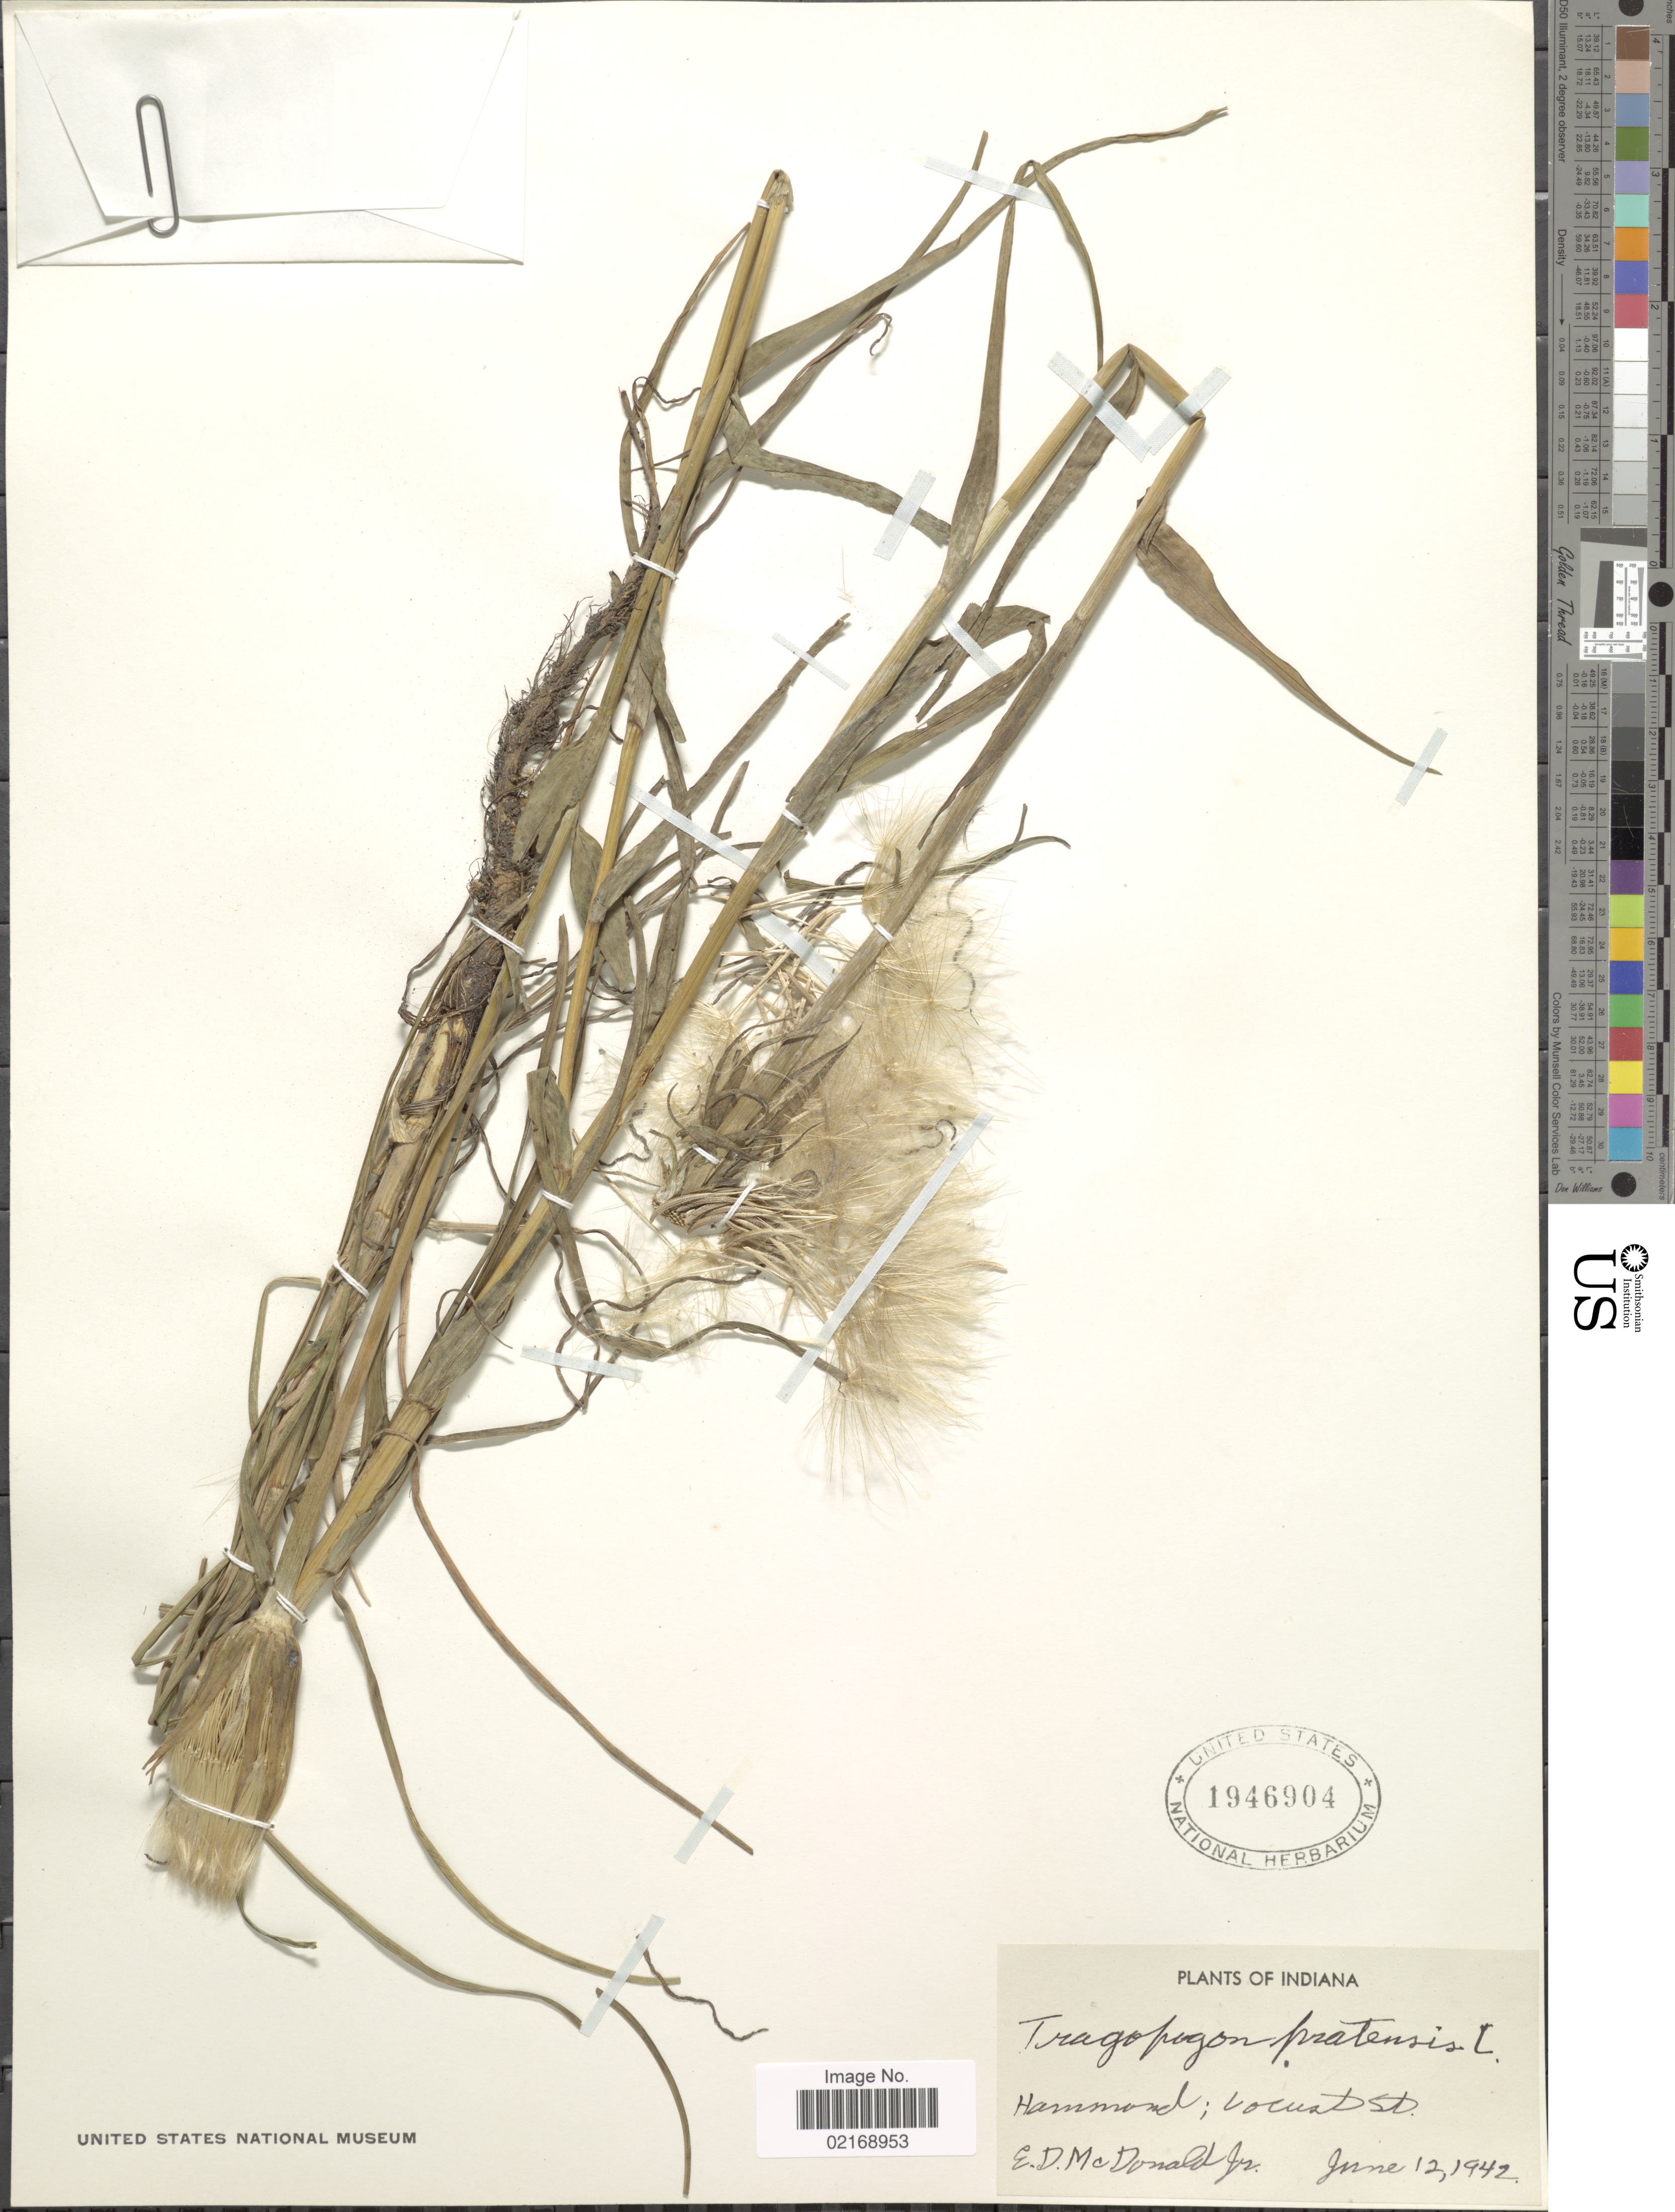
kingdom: Plantae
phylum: Tracheophyta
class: Magnoliopsida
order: Asterales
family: Asteraceae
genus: Tragopogon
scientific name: Tragopogon pratensis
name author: L.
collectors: E. D. McDonald Jr.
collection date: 1942-06-12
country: United States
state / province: Indiana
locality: Hammond; Locust St.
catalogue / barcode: US 1946904